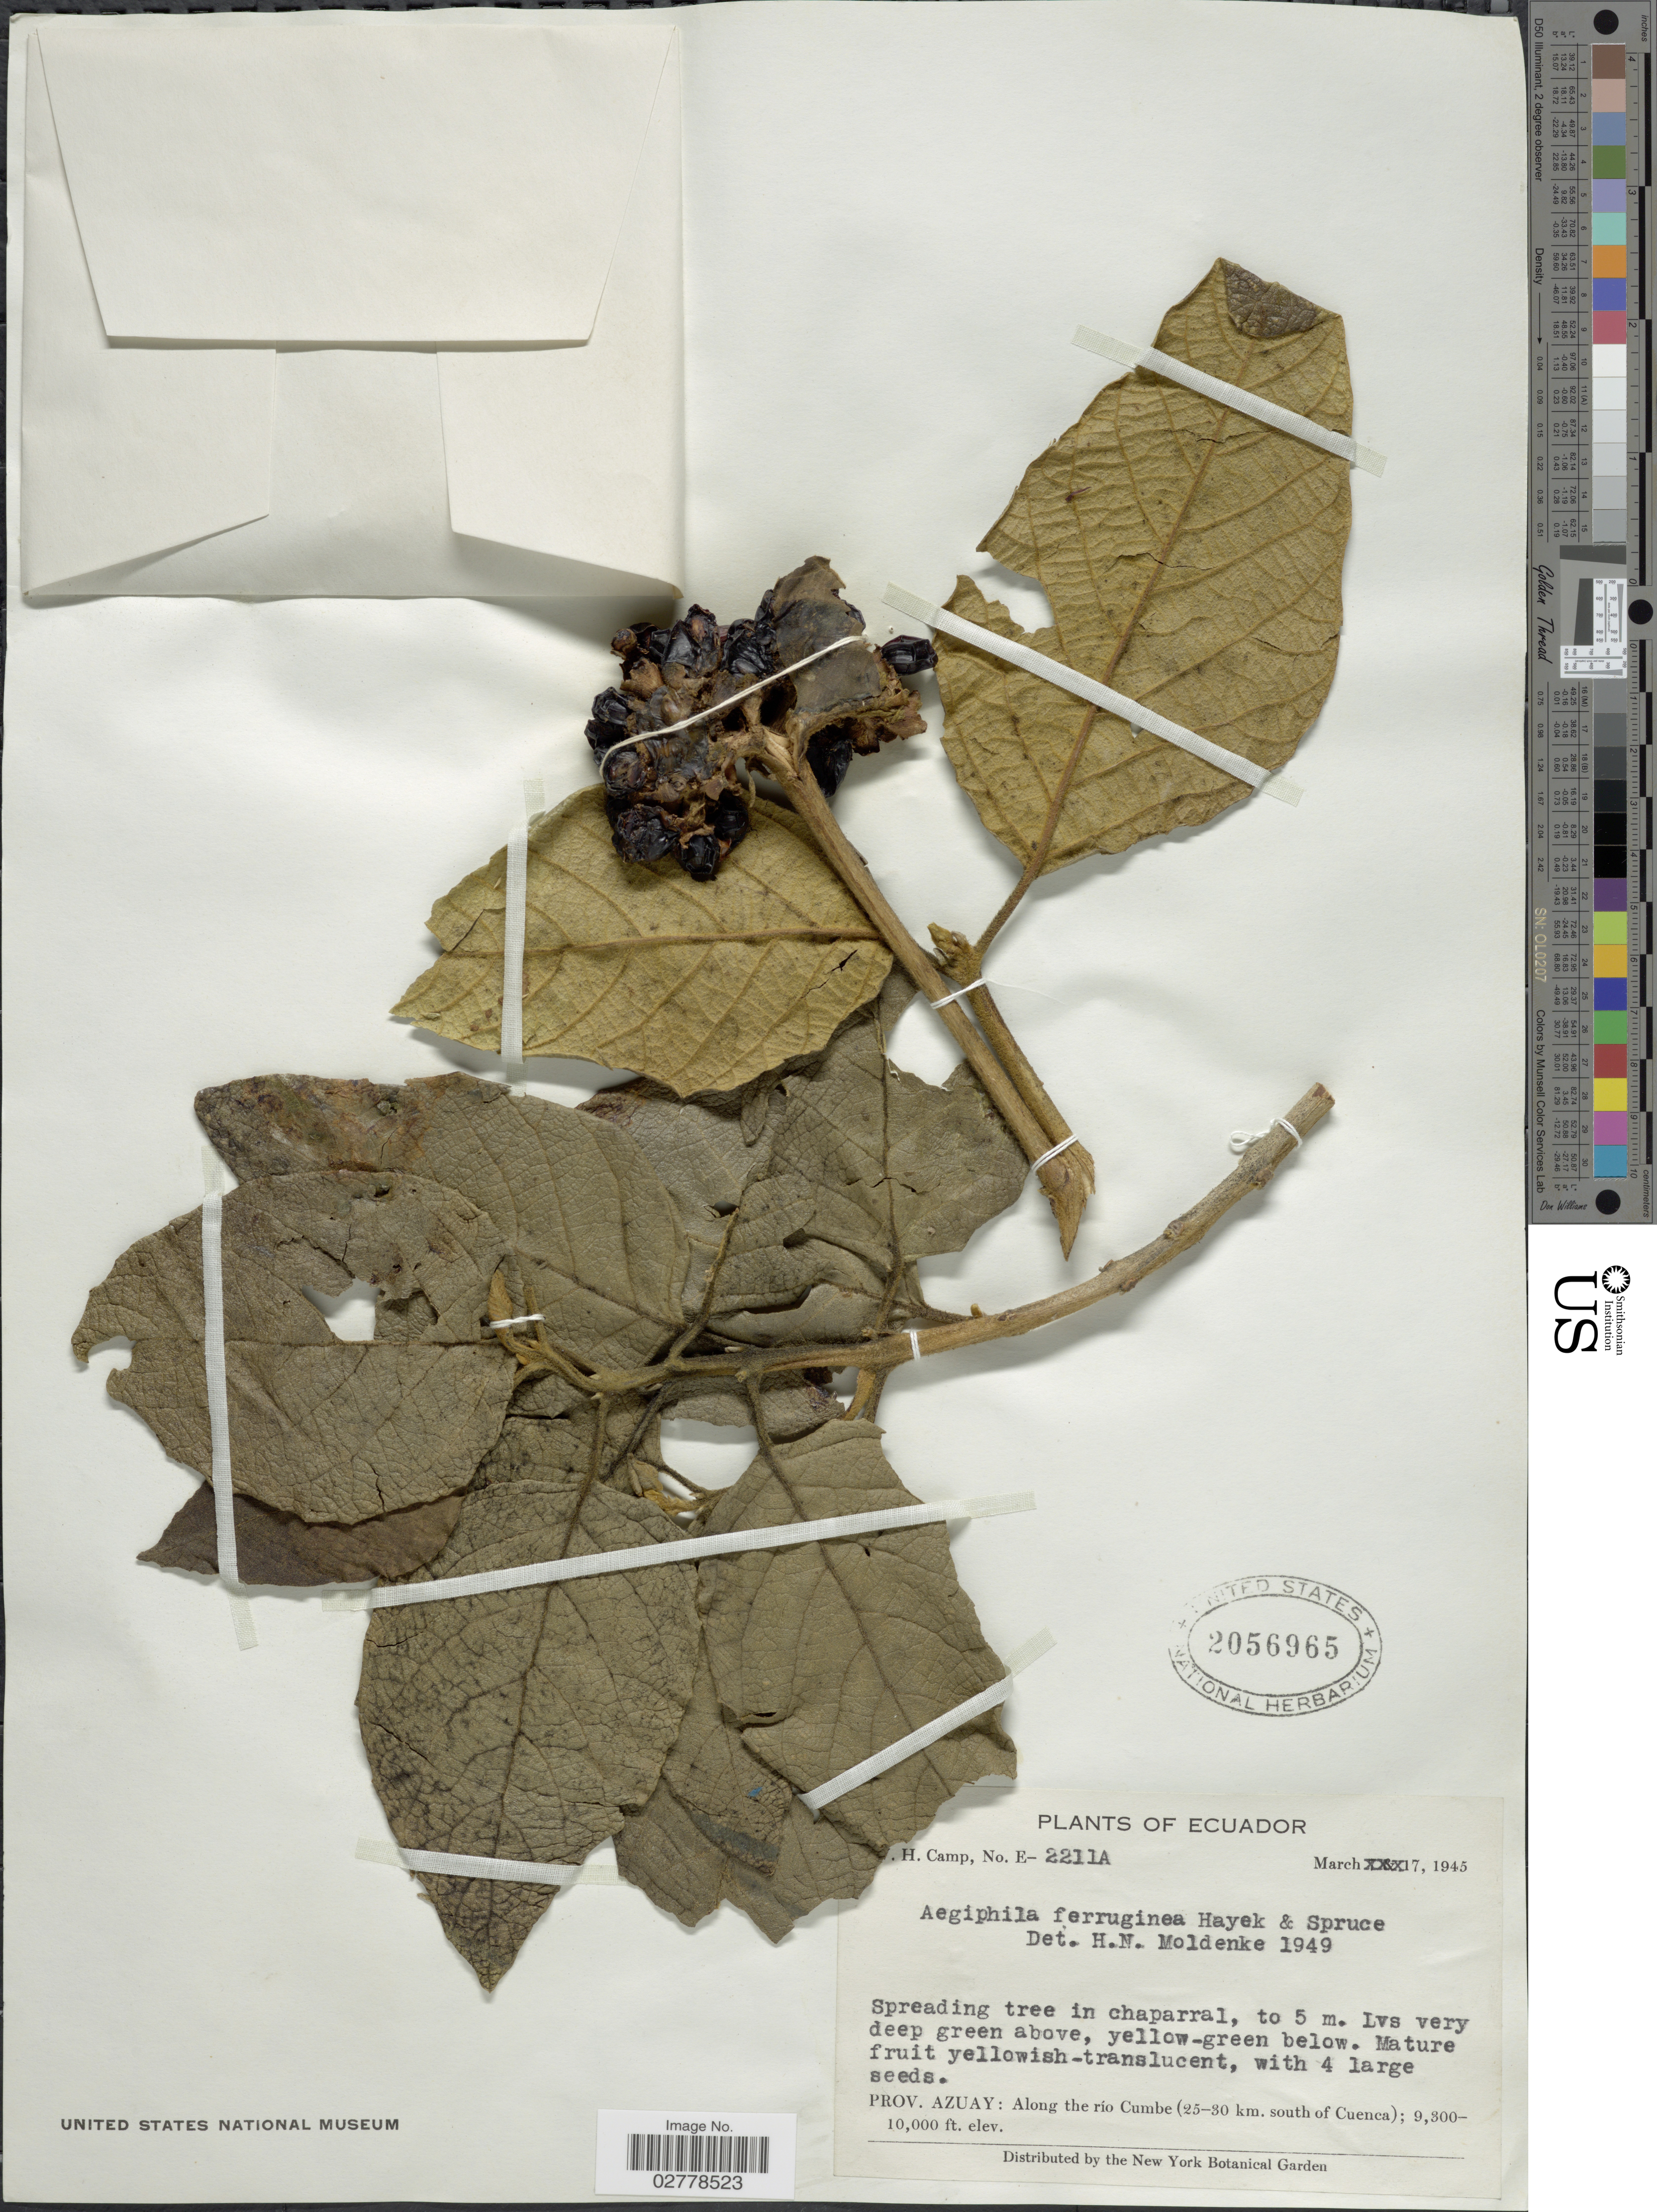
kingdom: Plantae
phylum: Tracheophyta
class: Magnoliopsida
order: Lamiales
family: Lamiaceae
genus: Aegiphila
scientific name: Aegiphila ferruginea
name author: Hayek & Spruce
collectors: W. H. Camp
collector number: E-2211A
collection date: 1945-03-17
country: Ecuador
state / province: Azuay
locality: Along the río Cumbe (25-30 km. south of Cuenca).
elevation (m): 2835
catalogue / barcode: US 2056965